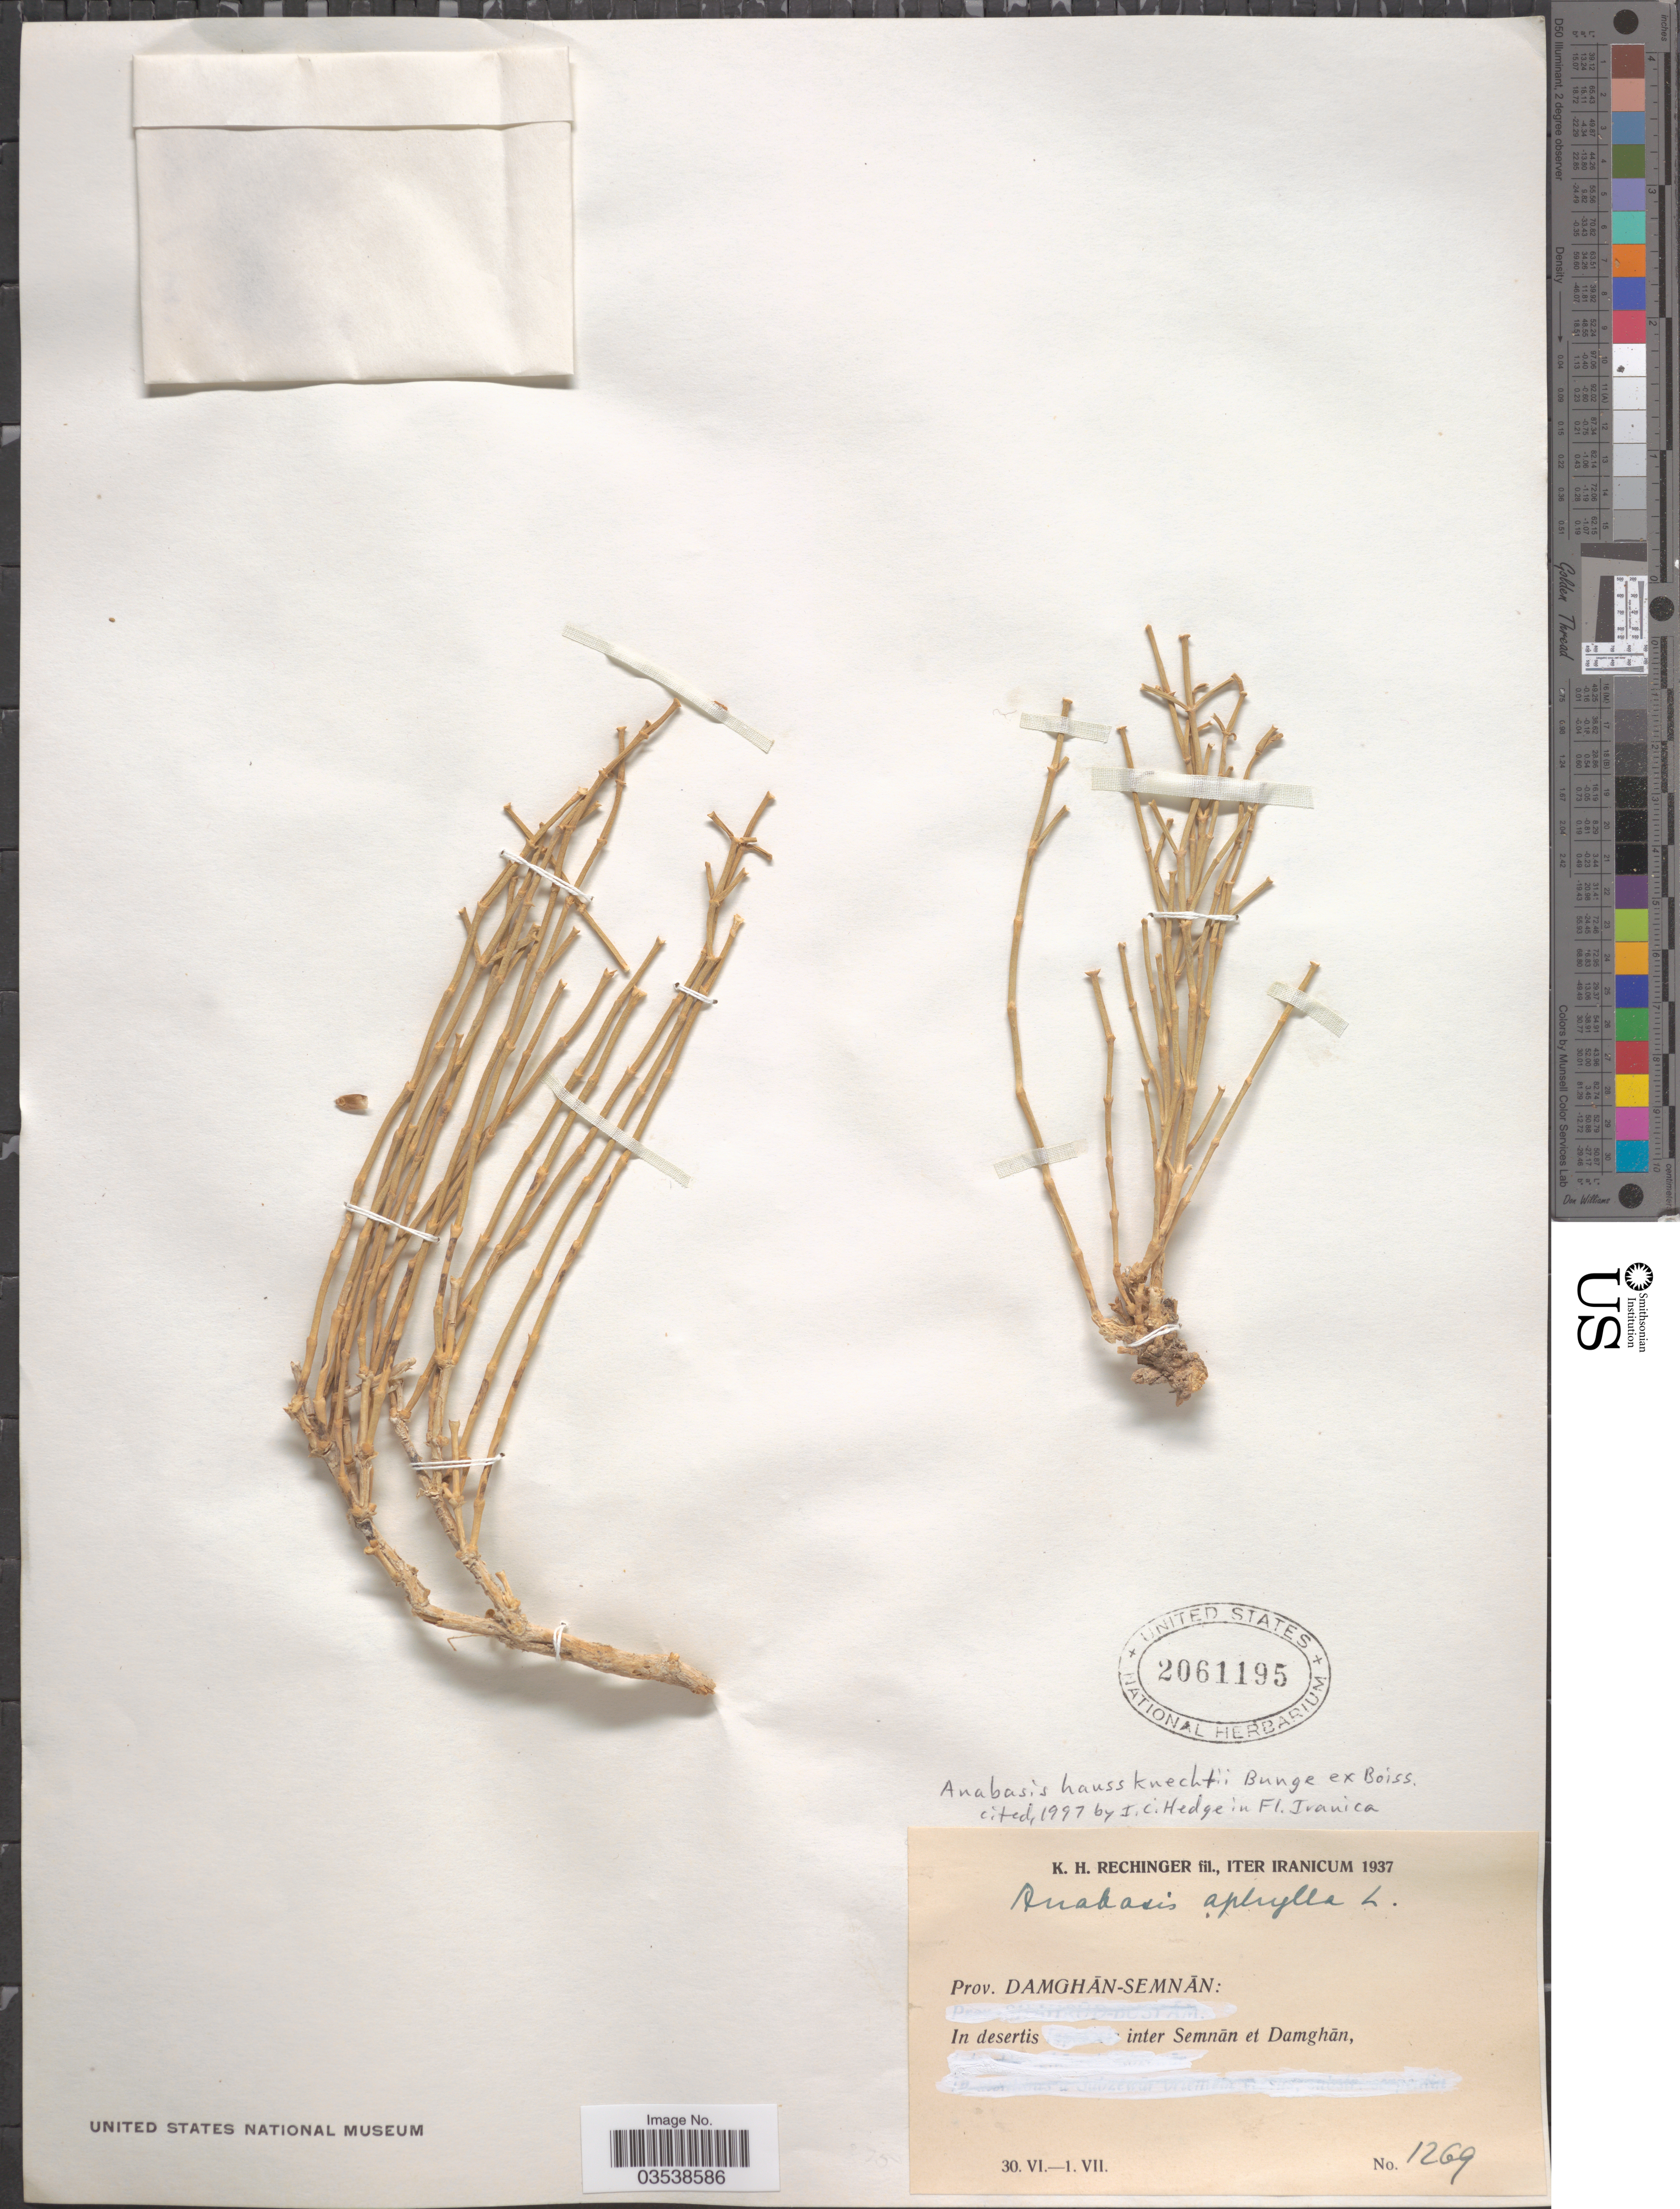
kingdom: Plantae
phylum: Tracheophyta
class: Magnoliopsida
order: Caryophyllales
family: Amaranthaceae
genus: Anabasis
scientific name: Anabasis haussknechtii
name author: Bunge ex Boiss.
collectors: K. H. Rechinger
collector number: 1269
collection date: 1937-06-30/1937-07-01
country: Iran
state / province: Semnan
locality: Iter Iranicum. Prov. Damghān-Semnān: In desertis inter Semnān et Damghān.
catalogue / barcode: US 2061195